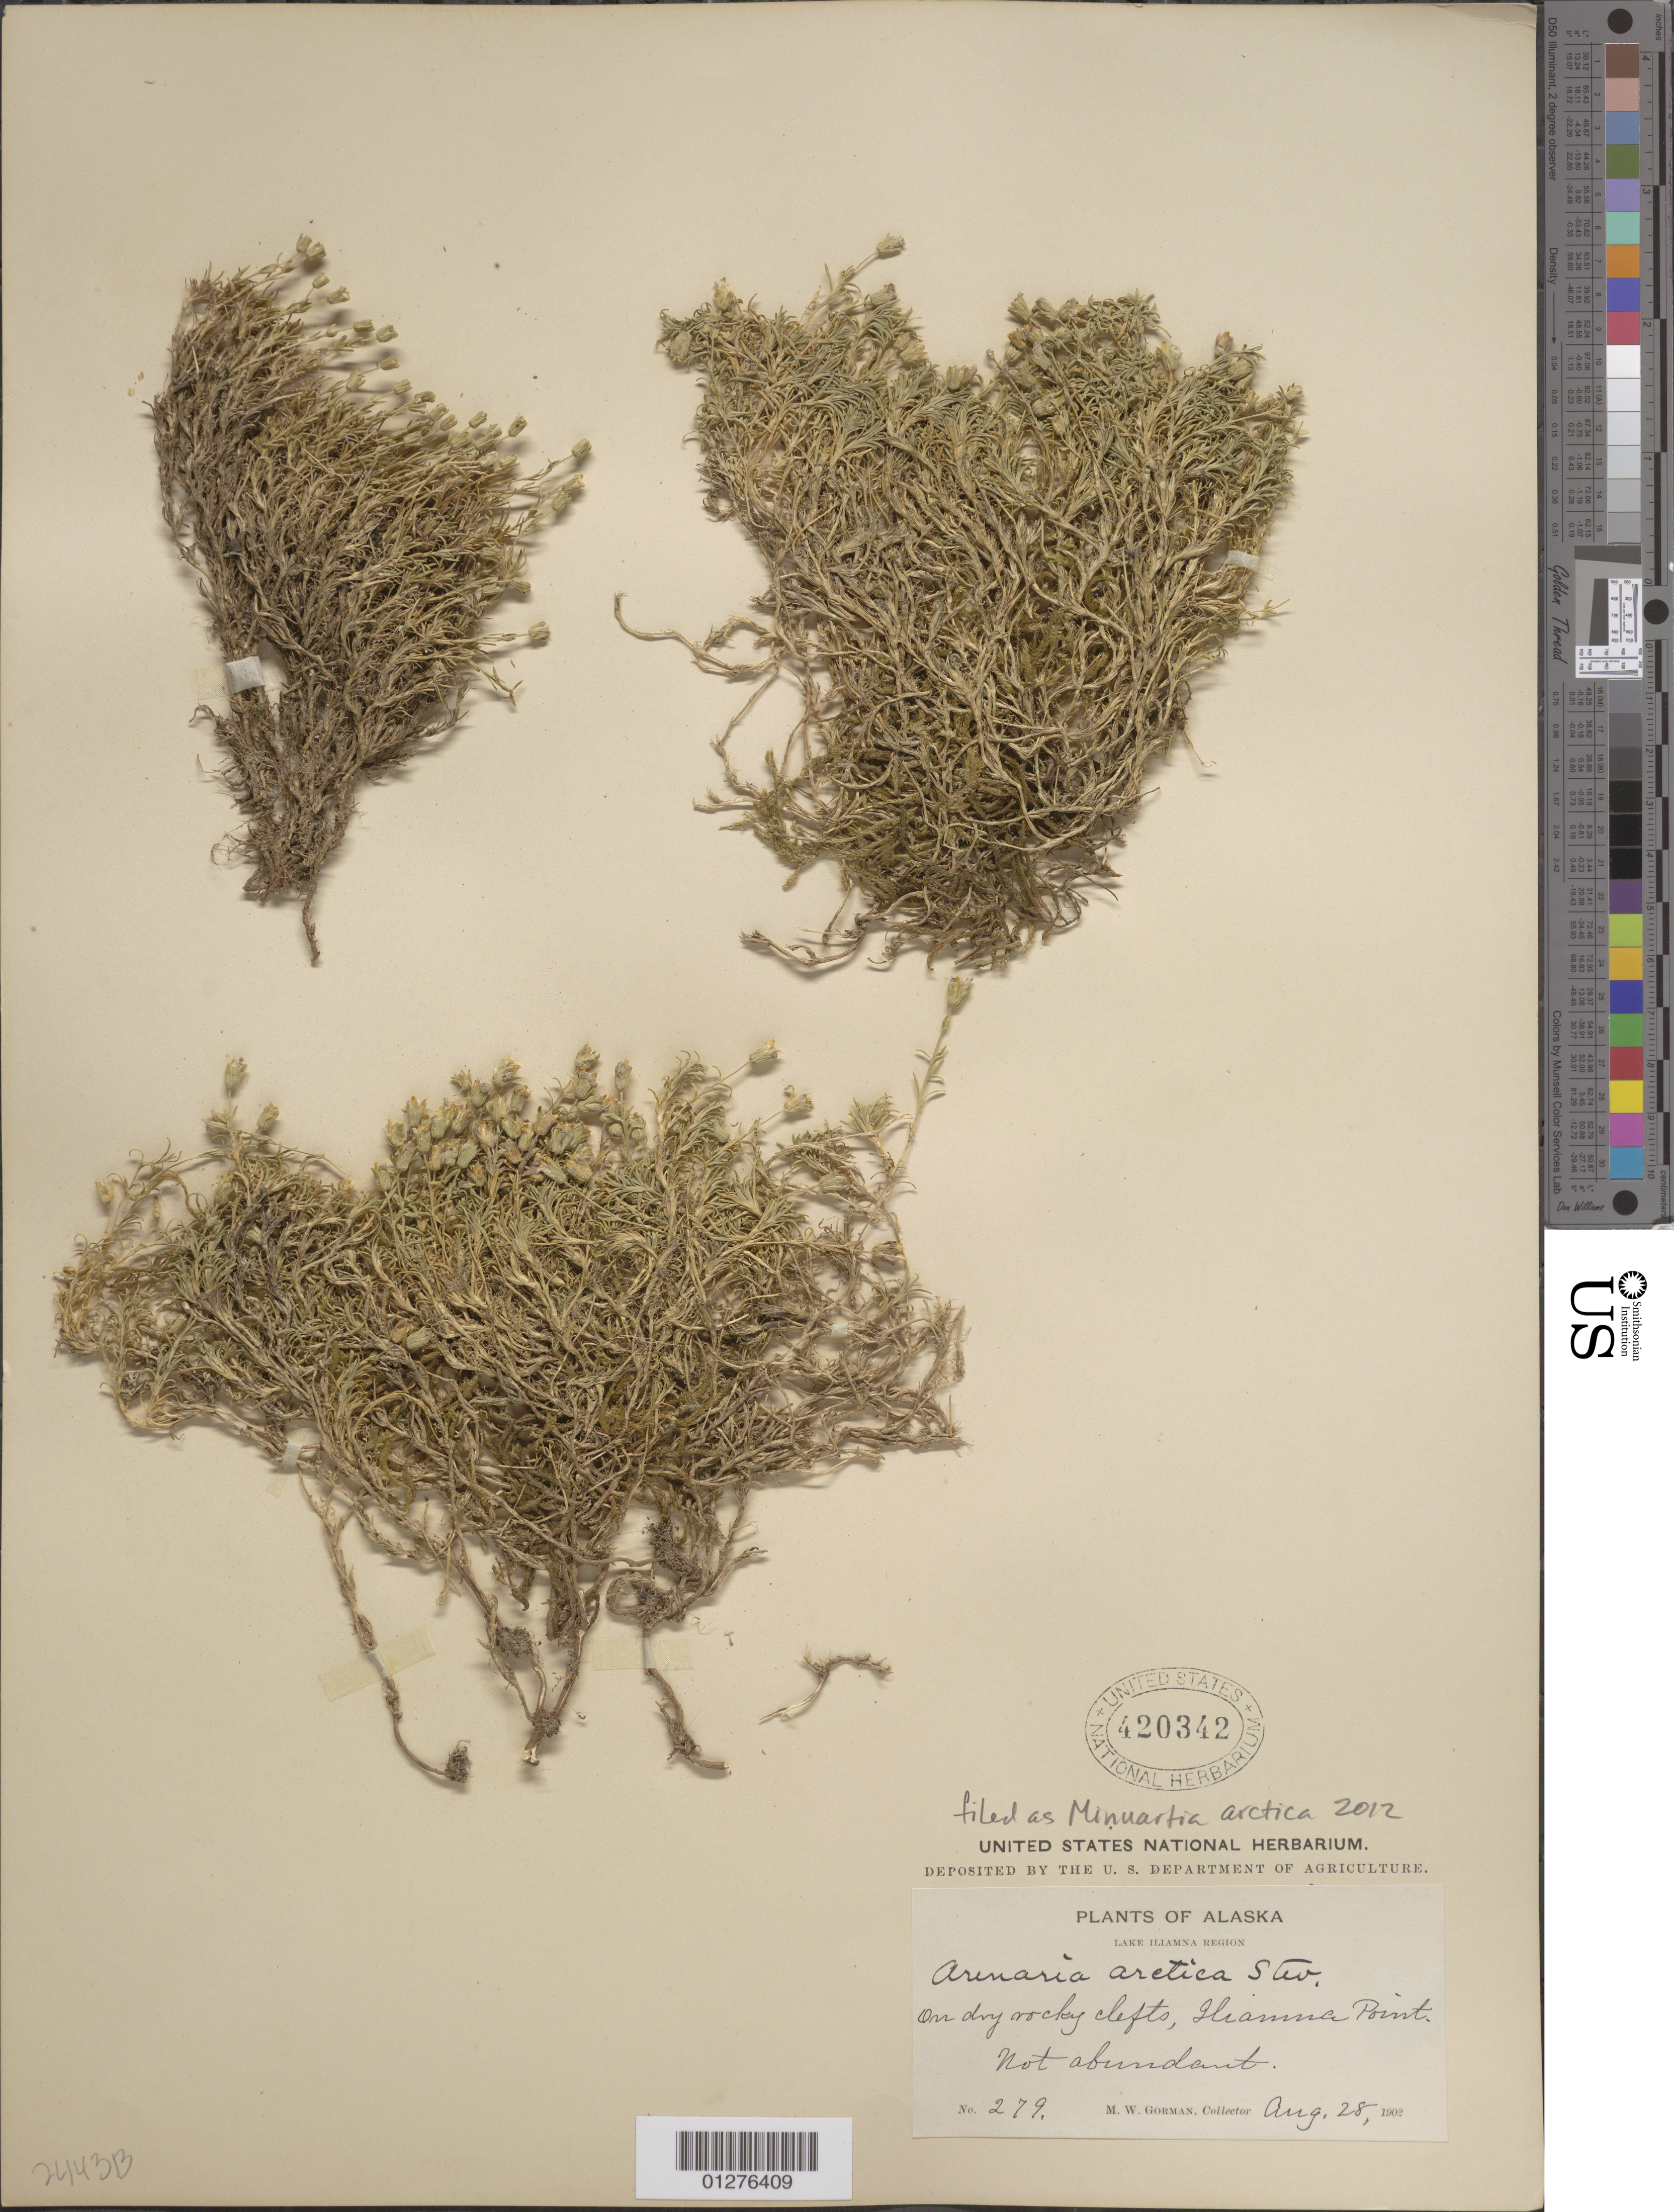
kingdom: Plantae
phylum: Tracheophyta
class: Magnoliopsida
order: Caryophyllales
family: Caryophyllaceae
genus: Cherleria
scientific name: Cherleria arctica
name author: (Steven ex Ser.) A.J. Moore & Dillenb.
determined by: Strong, M. T., (US), Smithsonian Institution - National Museum of Natural History (UNITED STATES)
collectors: M. W. Gorman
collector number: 279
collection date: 1902-08-28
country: United States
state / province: Alaska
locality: Lake Iliamna Region. Iliamna Point.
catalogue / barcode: US 420342